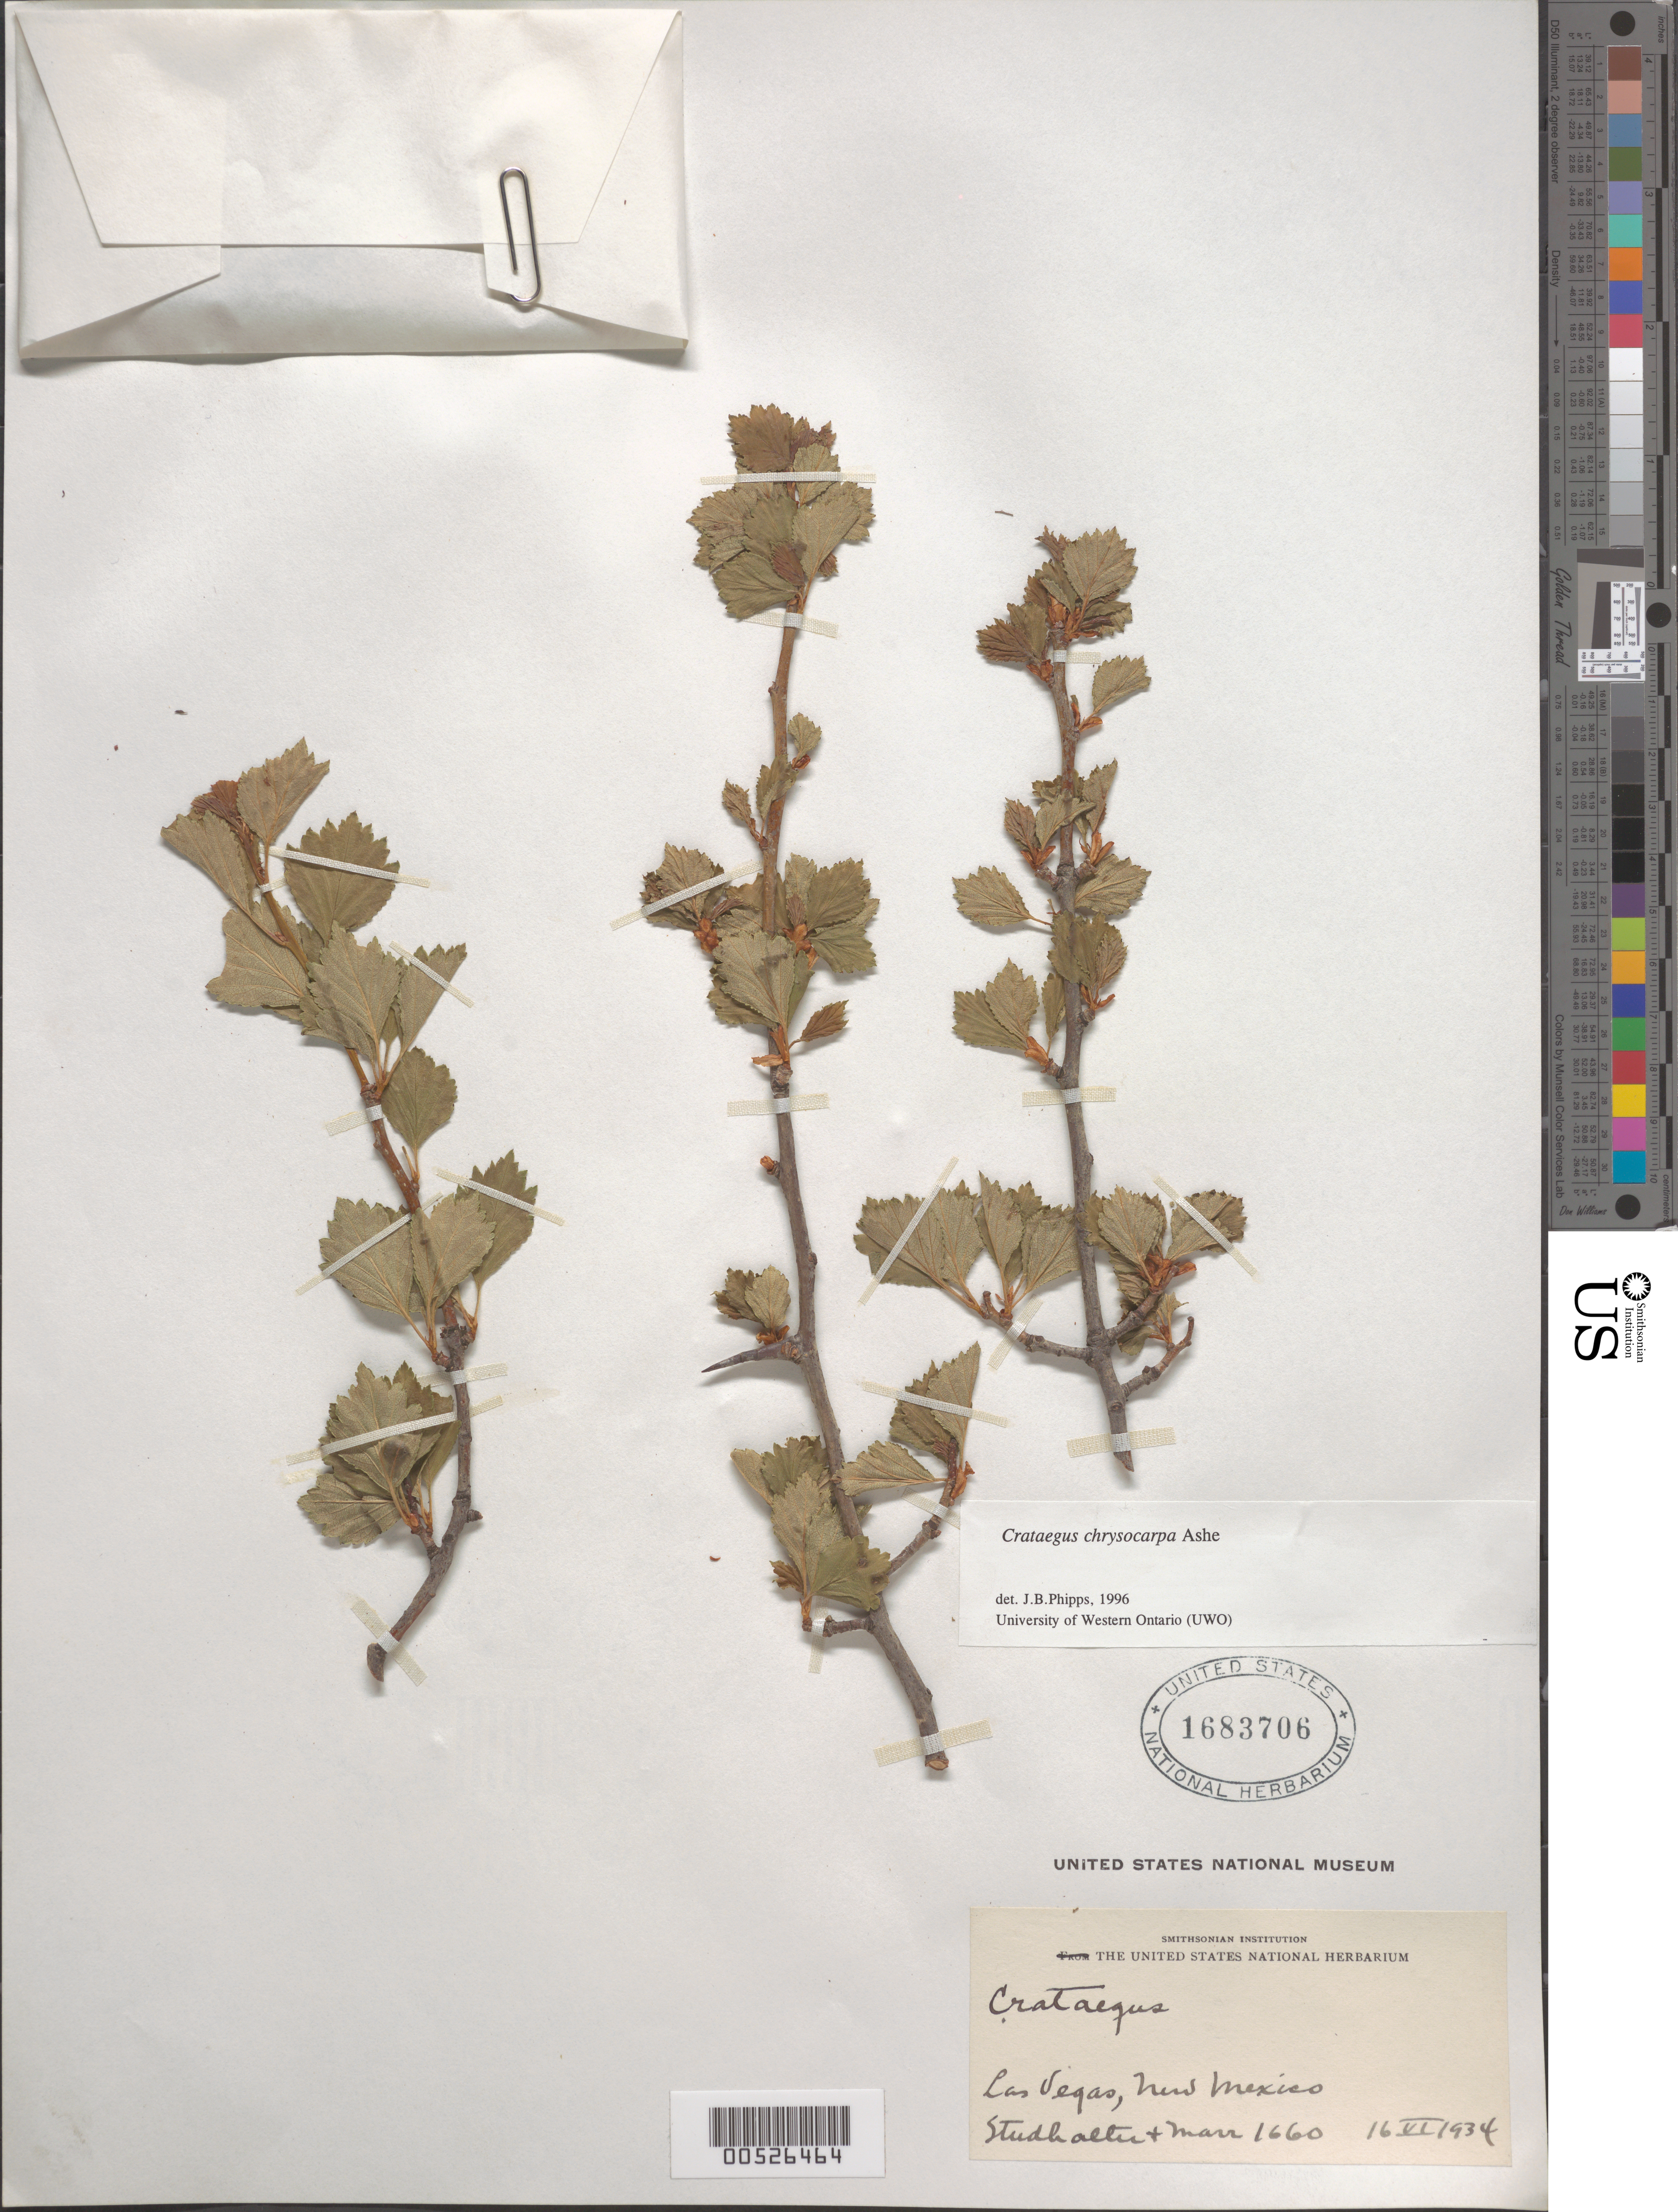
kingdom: Plantae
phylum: Tracheophyta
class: Magnoliopsida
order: Rosales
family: Rosaceae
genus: Crataegus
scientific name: Crataegus chrysocarpa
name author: Ashe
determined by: Phipps, James B., (UWO), University of Western Ontario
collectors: R. Studhalter & -. Marr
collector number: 1660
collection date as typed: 16 Jun 1934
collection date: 1934-06-16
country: United States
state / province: New Mexico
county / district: San Miguel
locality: Las Vegas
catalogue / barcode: US 1683706